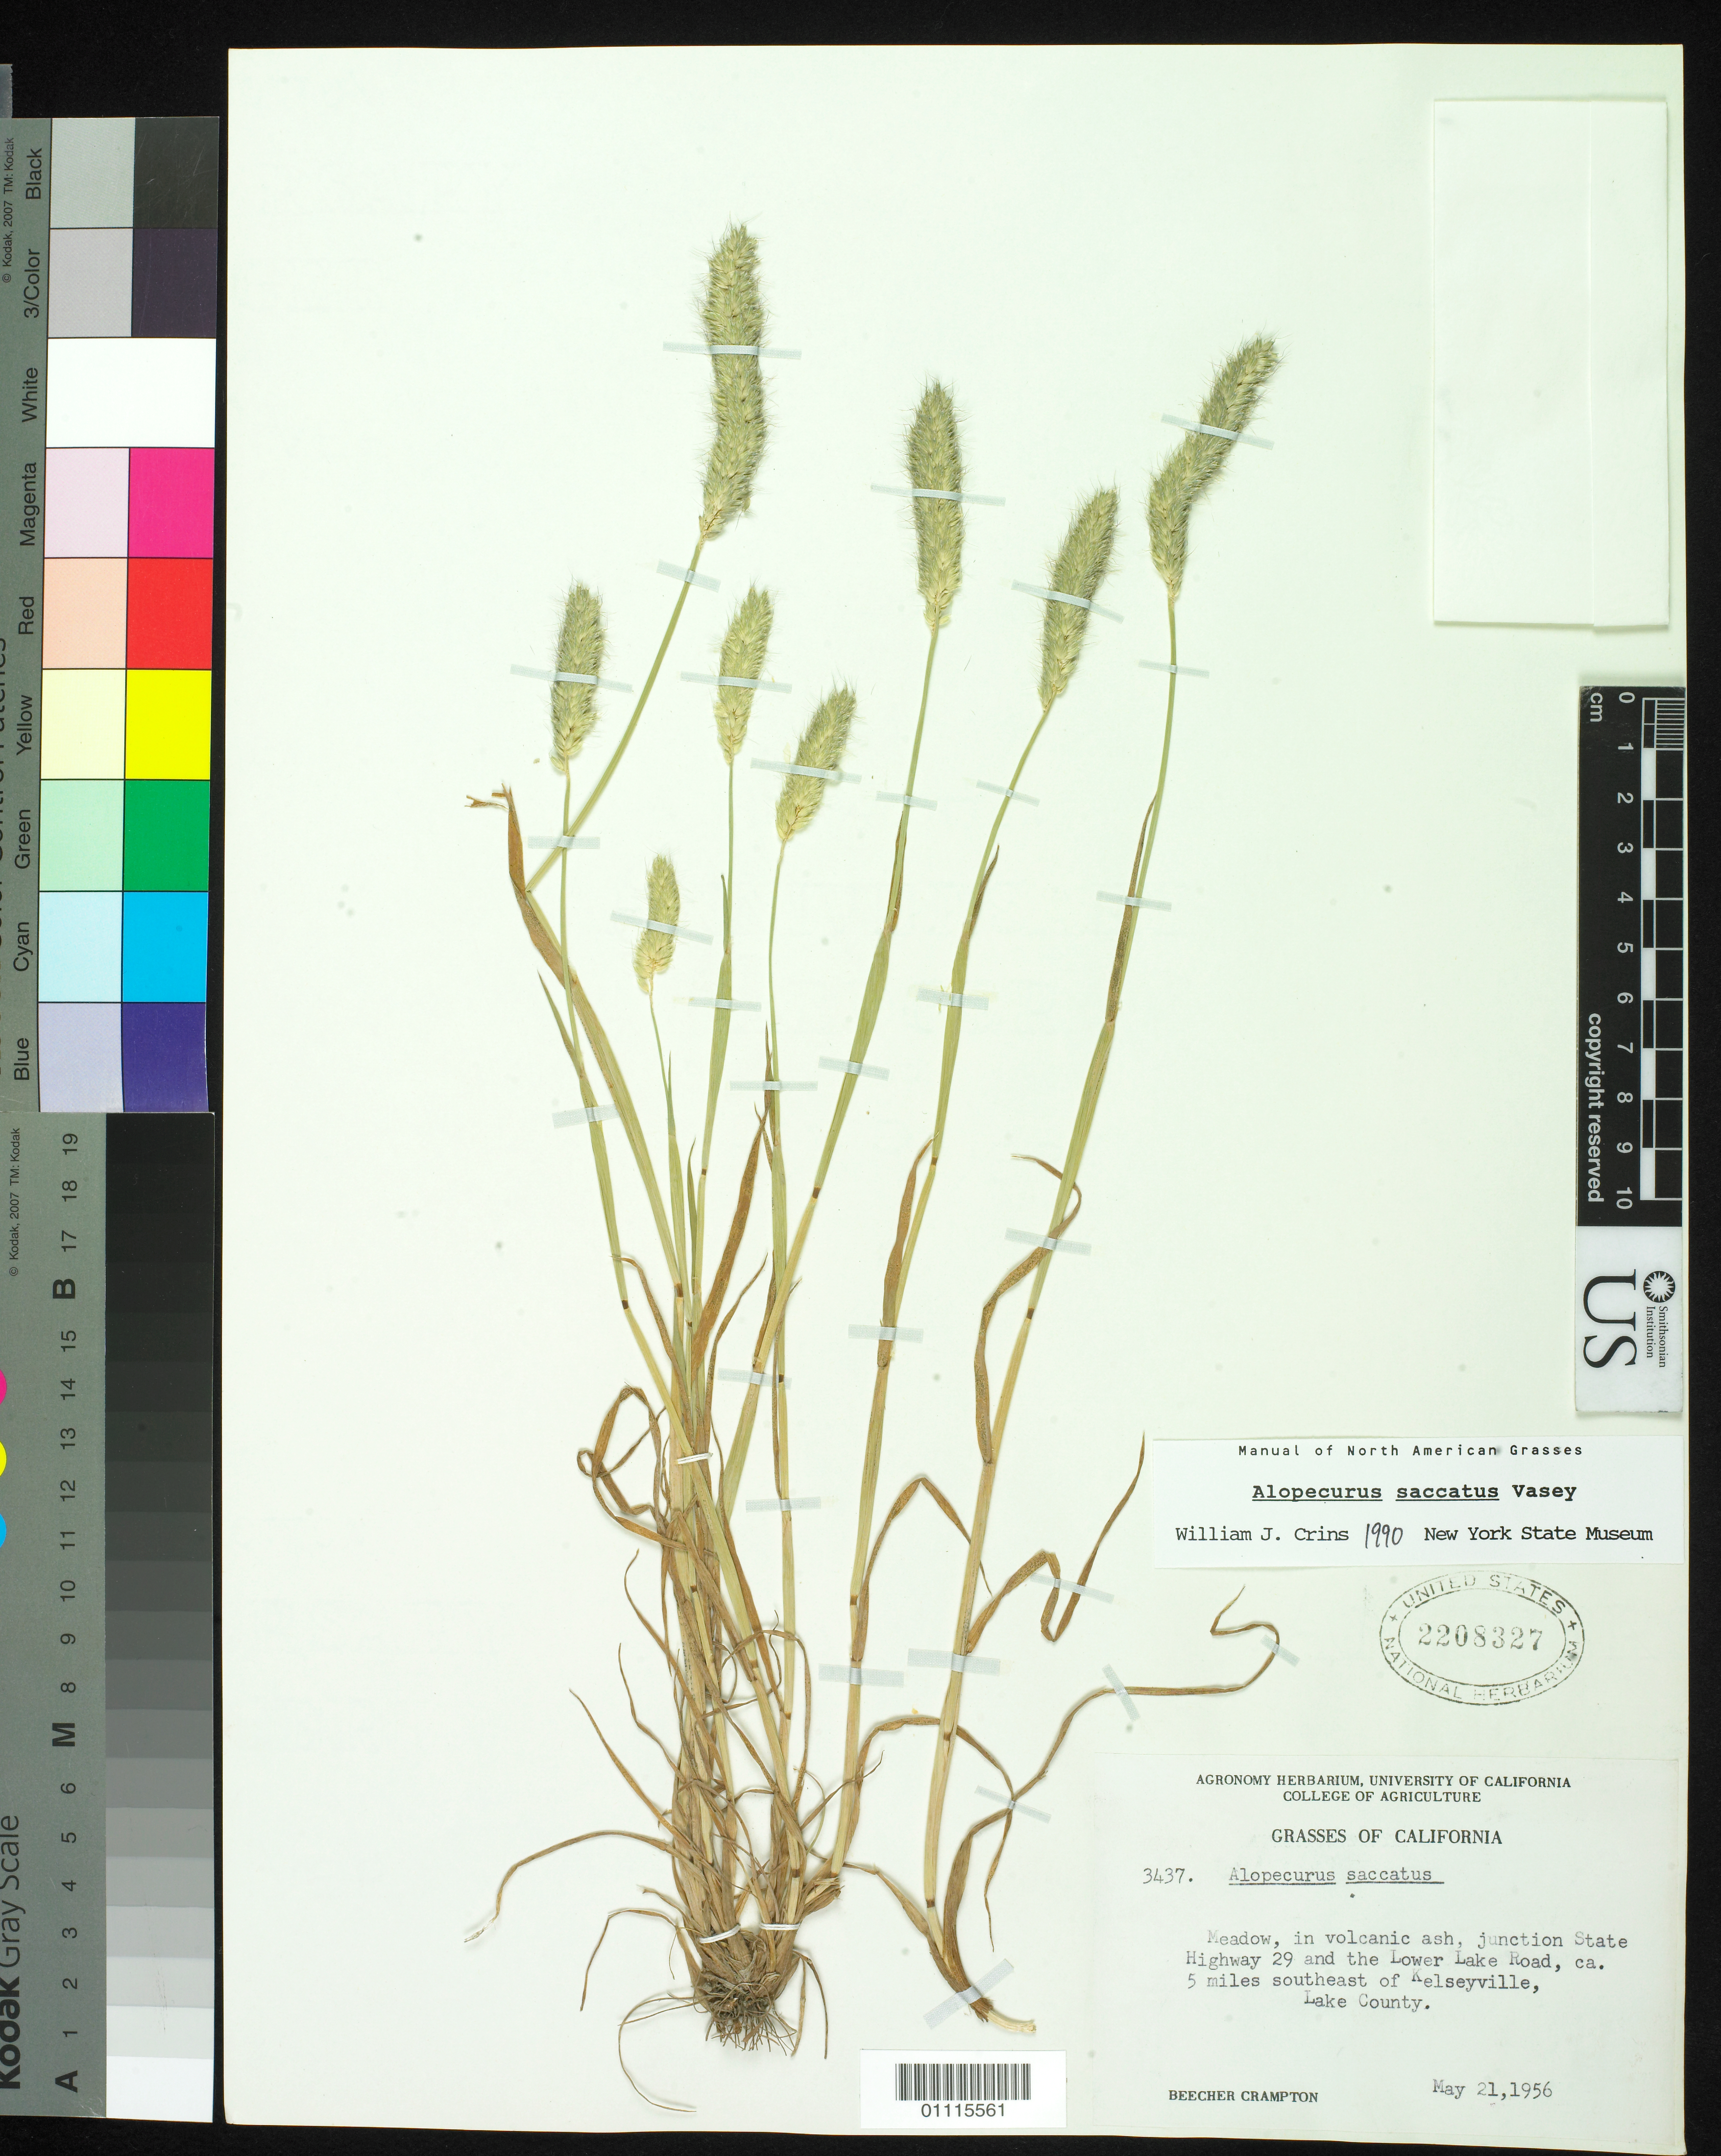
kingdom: Plantae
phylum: Tracheophyta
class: Liliopsida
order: Poales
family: Poaceae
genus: Alopecurus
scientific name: Alopecurus saccatus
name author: Vasey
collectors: B. Crampton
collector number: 3437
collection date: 1956-05-21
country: United States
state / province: California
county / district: Lake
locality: Junction State Highway 29 and the Lower Lake Road, ca. 5 mi. SE of Kelseyville.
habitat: Meadow, in volcanic ash.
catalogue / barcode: US 2208327